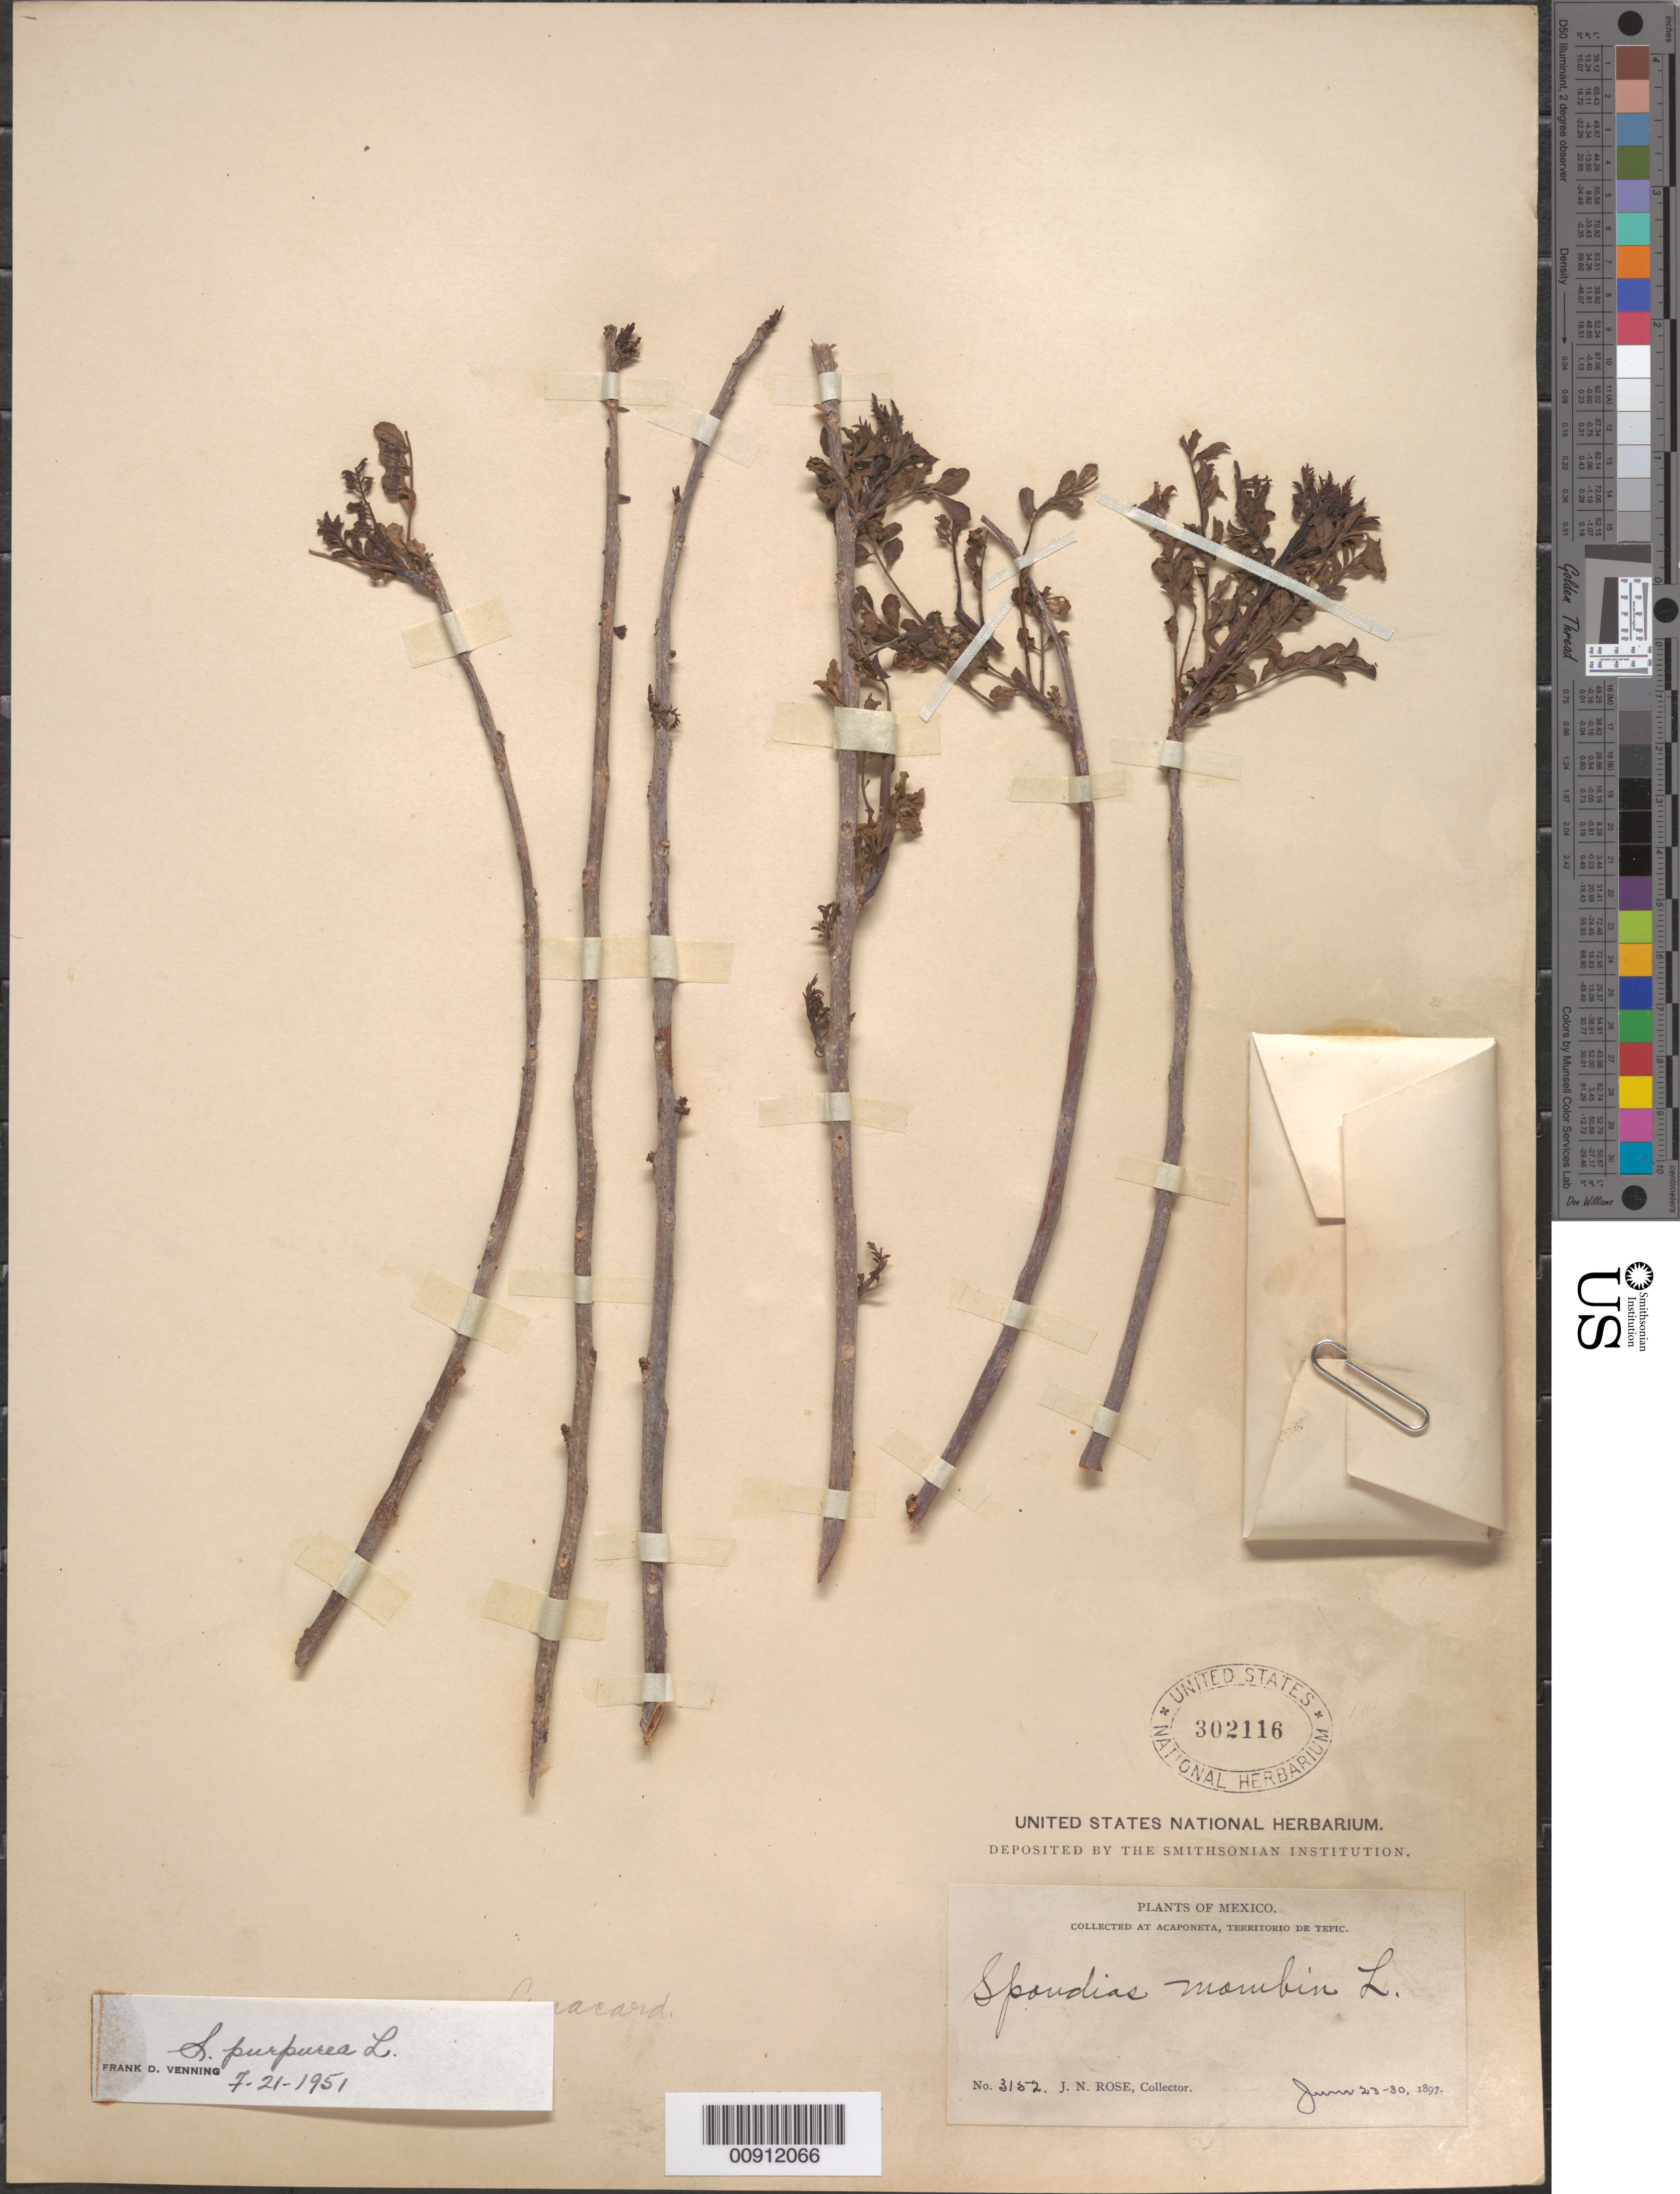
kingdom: Plantae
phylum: Tracheophyta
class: Magnoliopsida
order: Sapindales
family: Anacardiaceae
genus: Spondias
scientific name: Spondias purpurea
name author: L.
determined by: Mitchell, John D.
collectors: J. N. Rose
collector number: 3152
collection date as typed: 23 Jun 1897 to 30 Jun 1897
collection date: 1897-06-23/1897-06-30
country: Mexico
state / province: Nayarit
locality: Acaponeta, Territorio de Tepic.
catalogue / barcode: US 302116